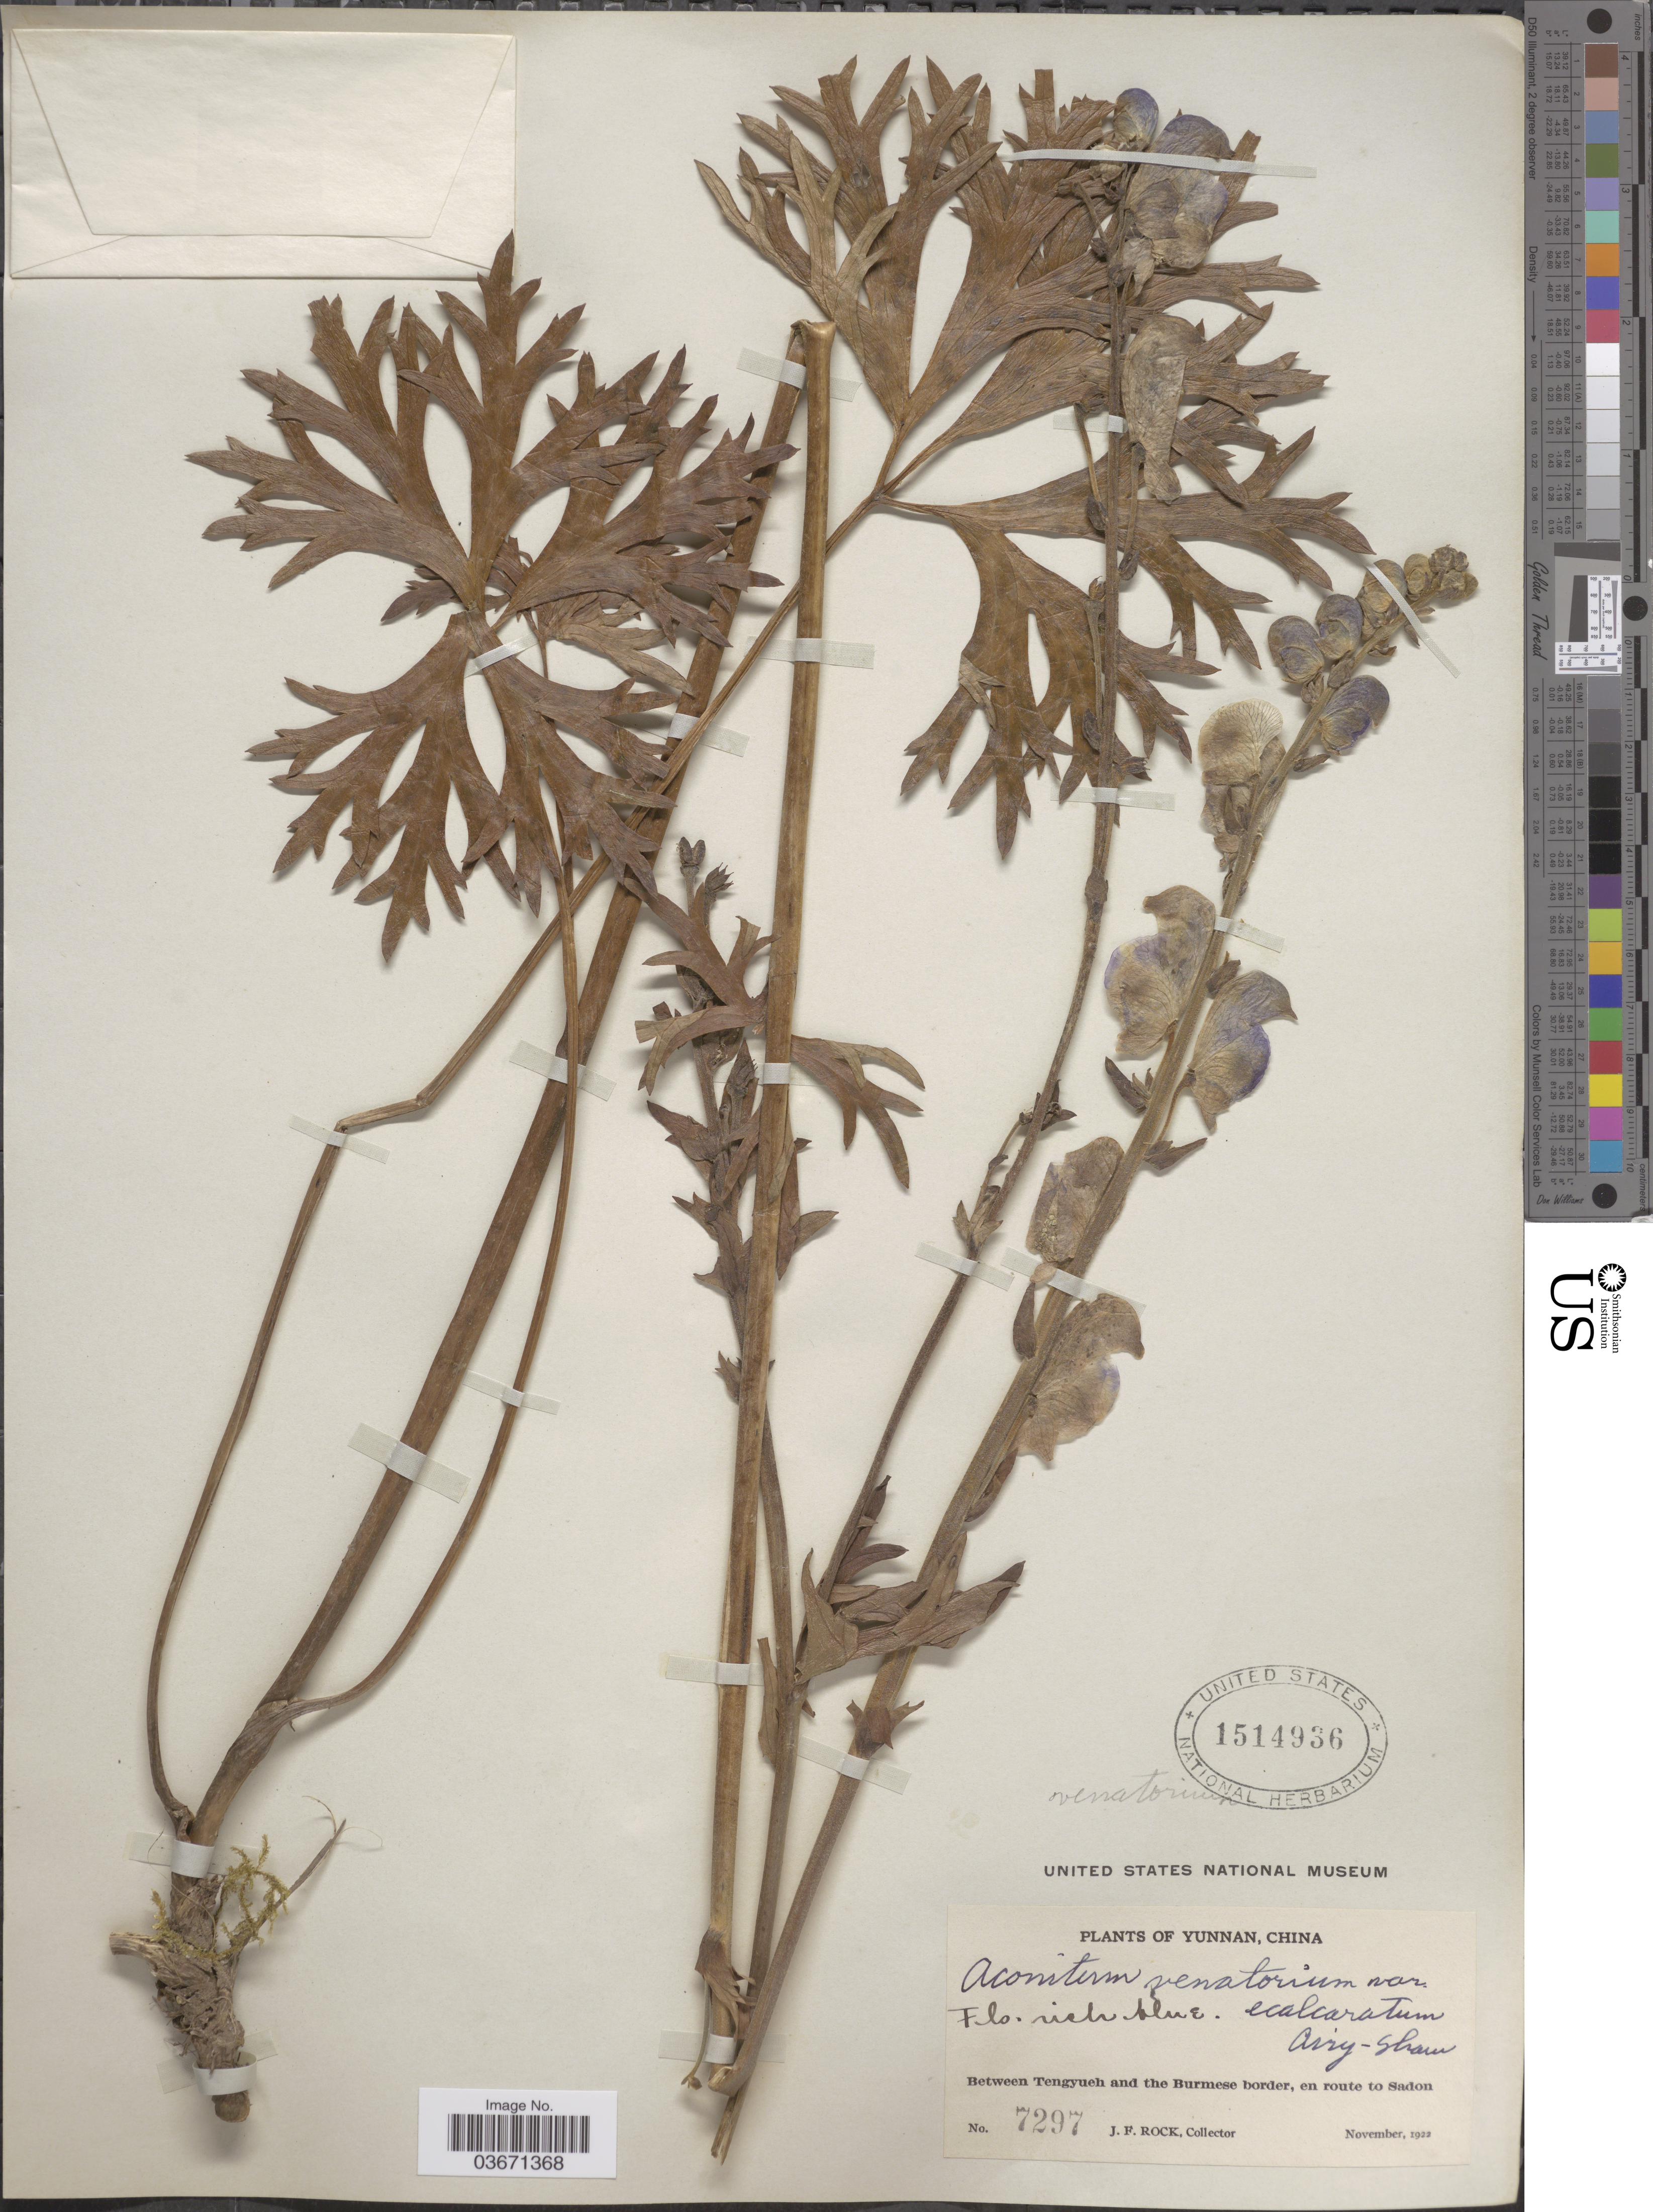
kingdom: Plantae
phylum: Tracheophyta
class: Magnoliopsida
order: Ranunculales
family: Ranunculaceae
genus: Aconitum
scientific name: Aconitum nagarum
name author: Stapf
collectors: J. Rock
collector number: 7297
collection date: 1922-11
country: China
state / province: Yunnan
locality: Between Tengyueh and the Burmese border, en route to Sadon.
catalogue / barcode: US 1514936